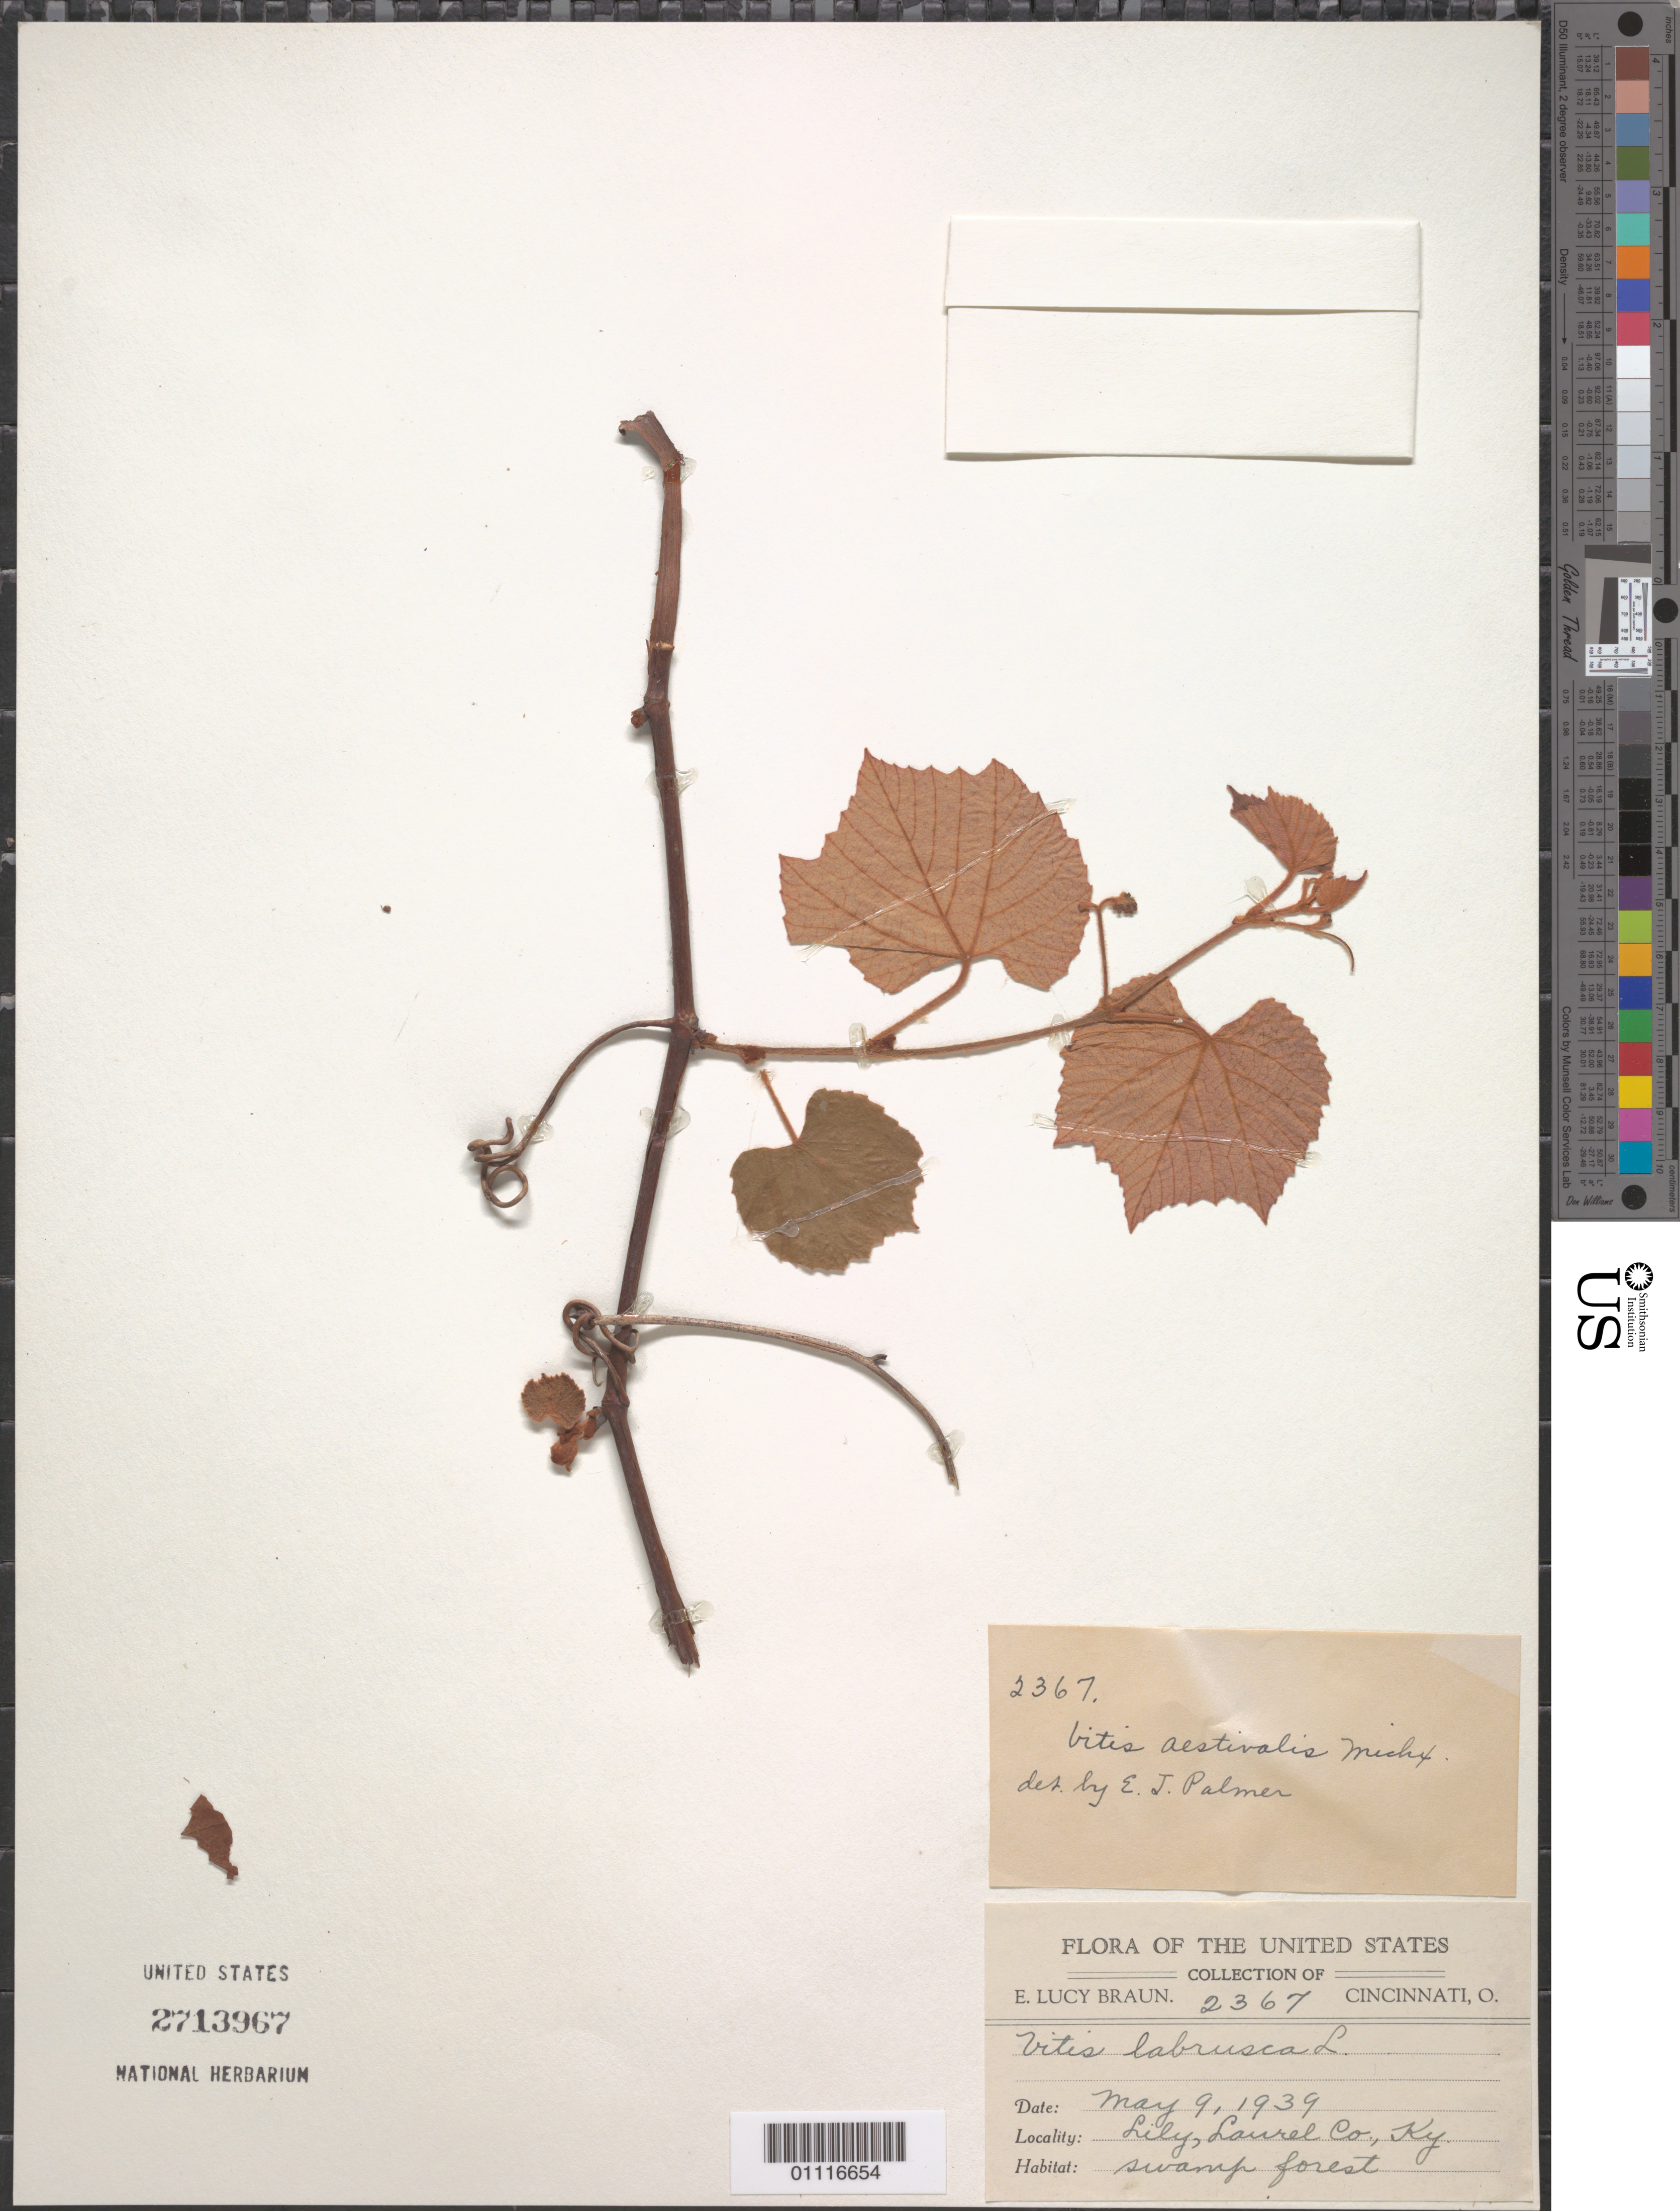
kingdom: Plantae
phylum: Tracheophyta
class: Magnoliopsida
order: Vitales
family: Vitaceae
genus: Vitis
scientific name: Vitis aestivalis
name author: Michx.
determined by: Palmer, E. J.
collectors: E. L. Braun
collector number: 2367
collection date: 1939-05-09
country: United States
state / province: Kentucky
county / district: Laurel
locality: Lily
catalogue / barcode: US 2713967